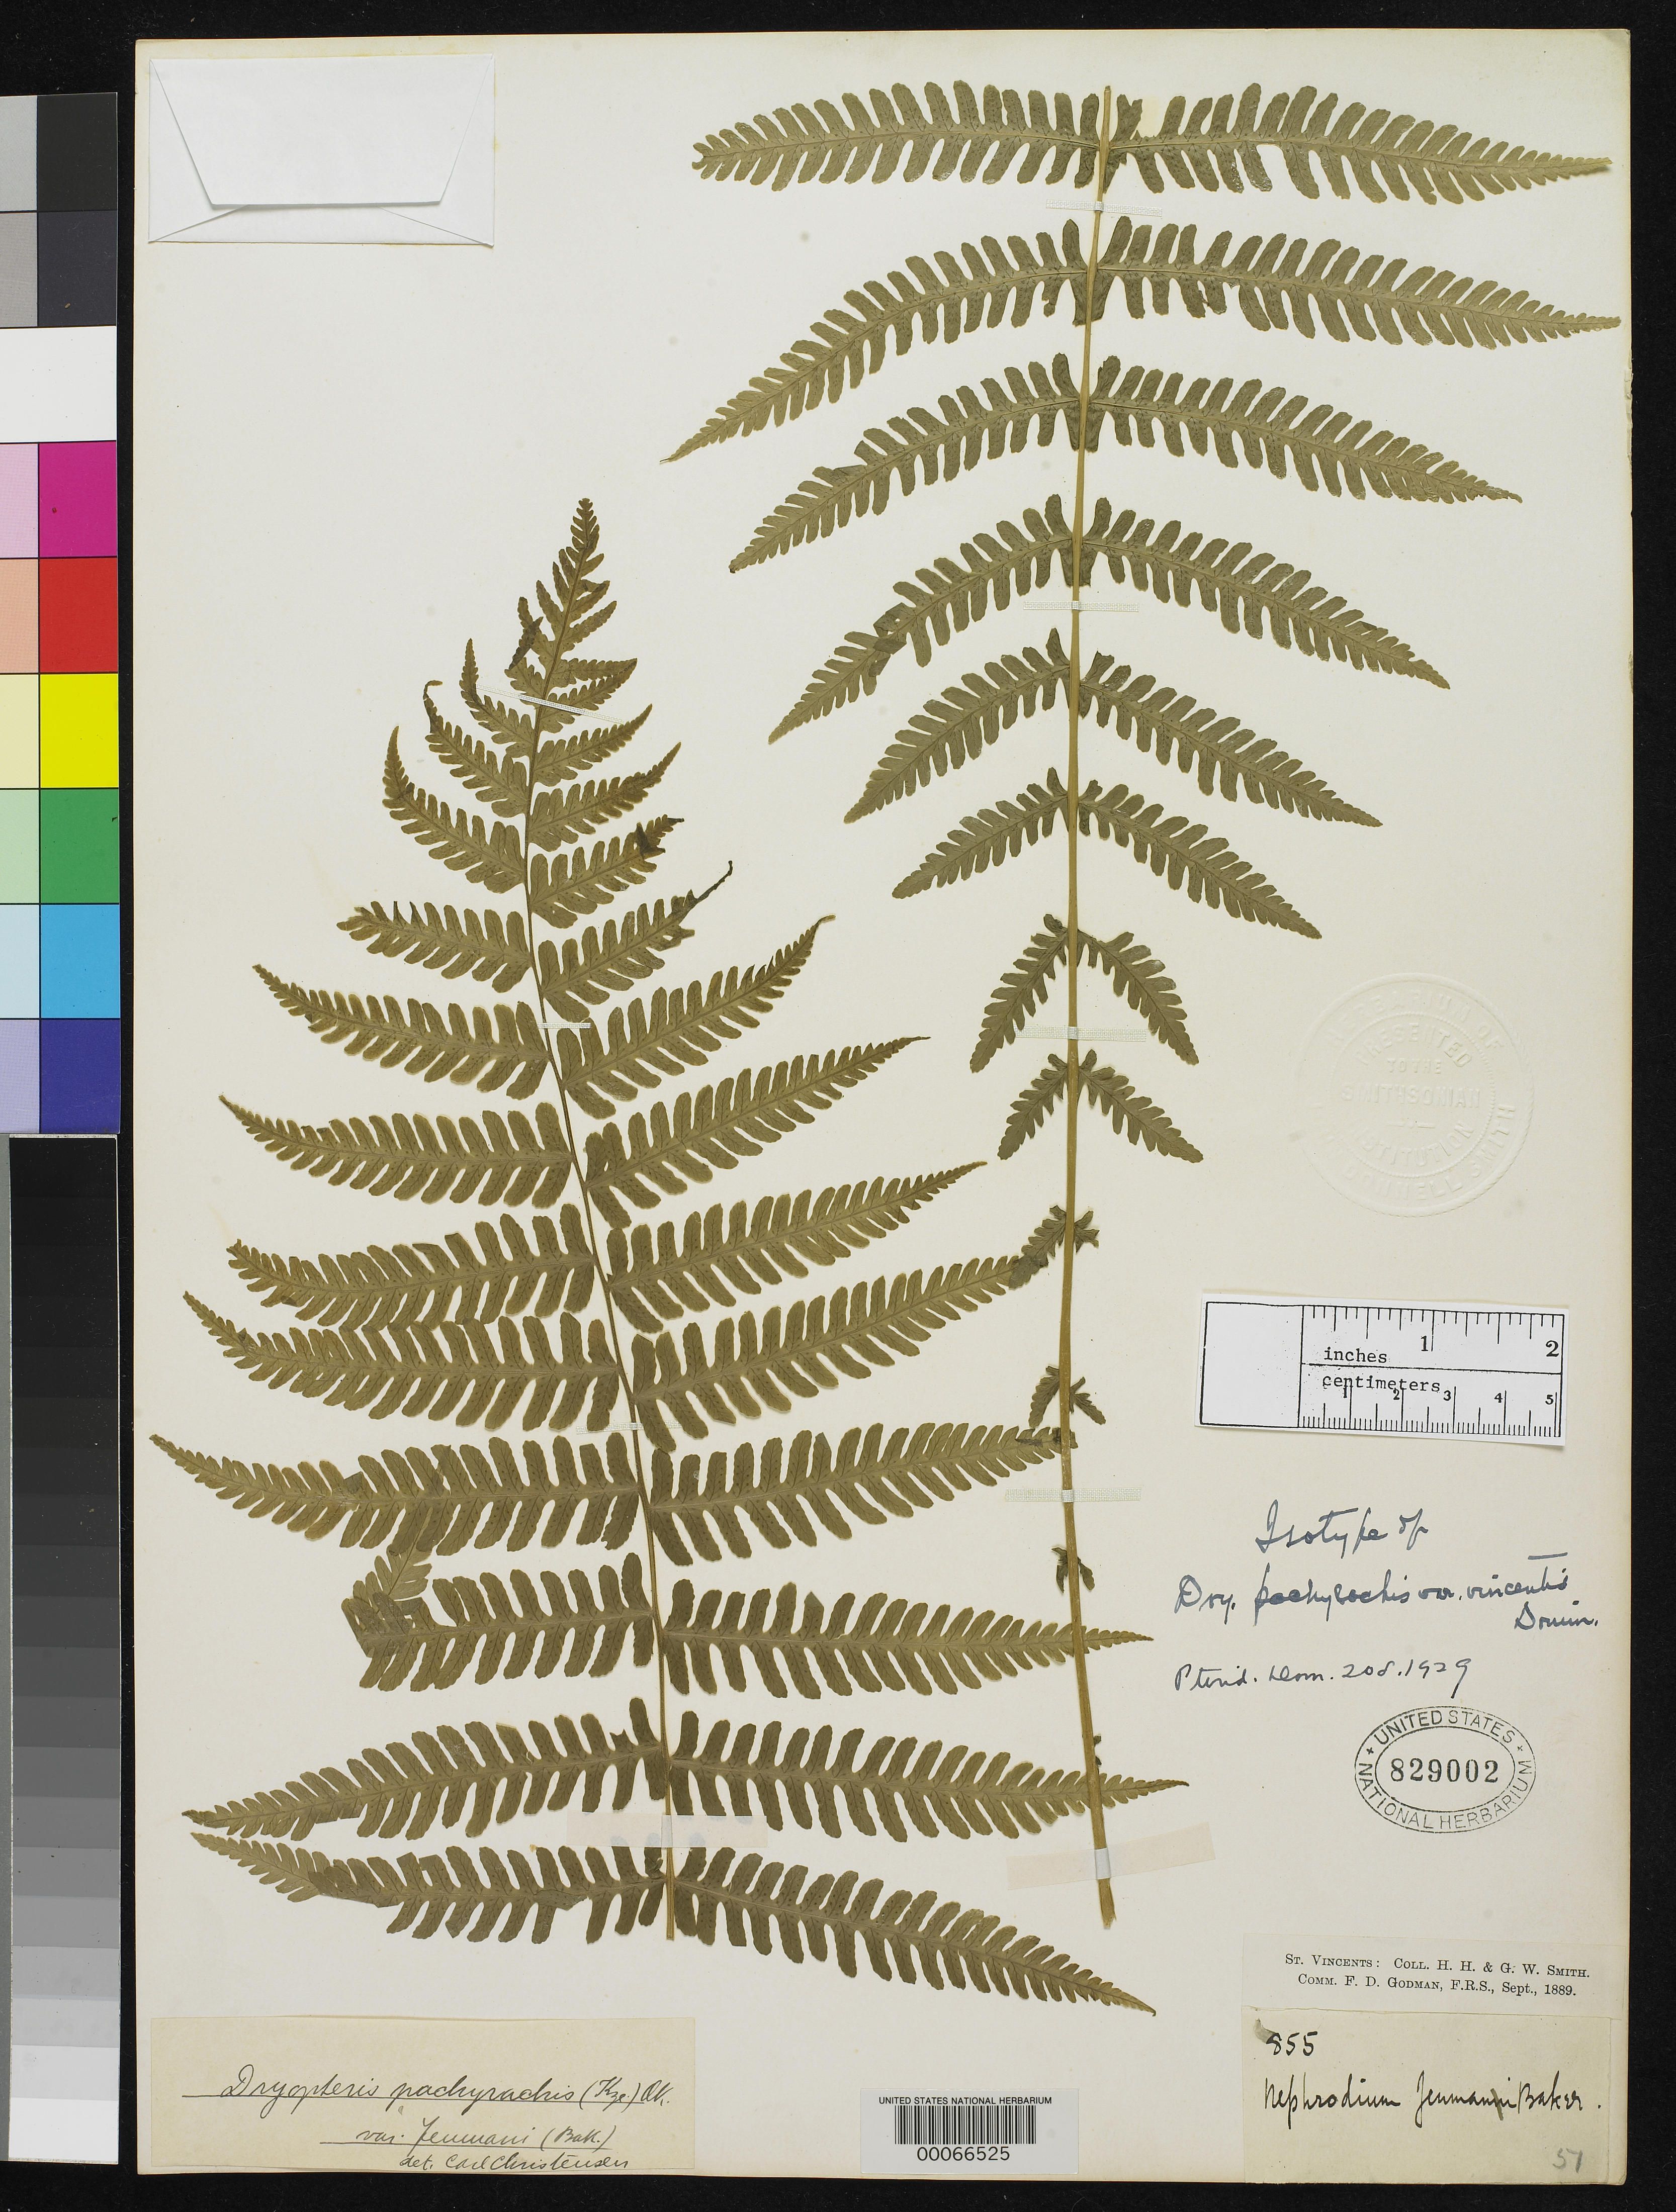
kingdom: Plantae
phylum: Tracheophyta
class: Polypodiopsida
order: Polypodiales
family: Dryopteridaceae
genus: Dryopteris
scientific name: Dryopteris pachyrachis var. vincentis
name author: Domin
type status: Type Collection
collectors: Herbert H. Smith & G. Smith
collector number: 855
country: St. Vincent - Grenadines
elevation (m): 457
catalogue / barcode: US 829002